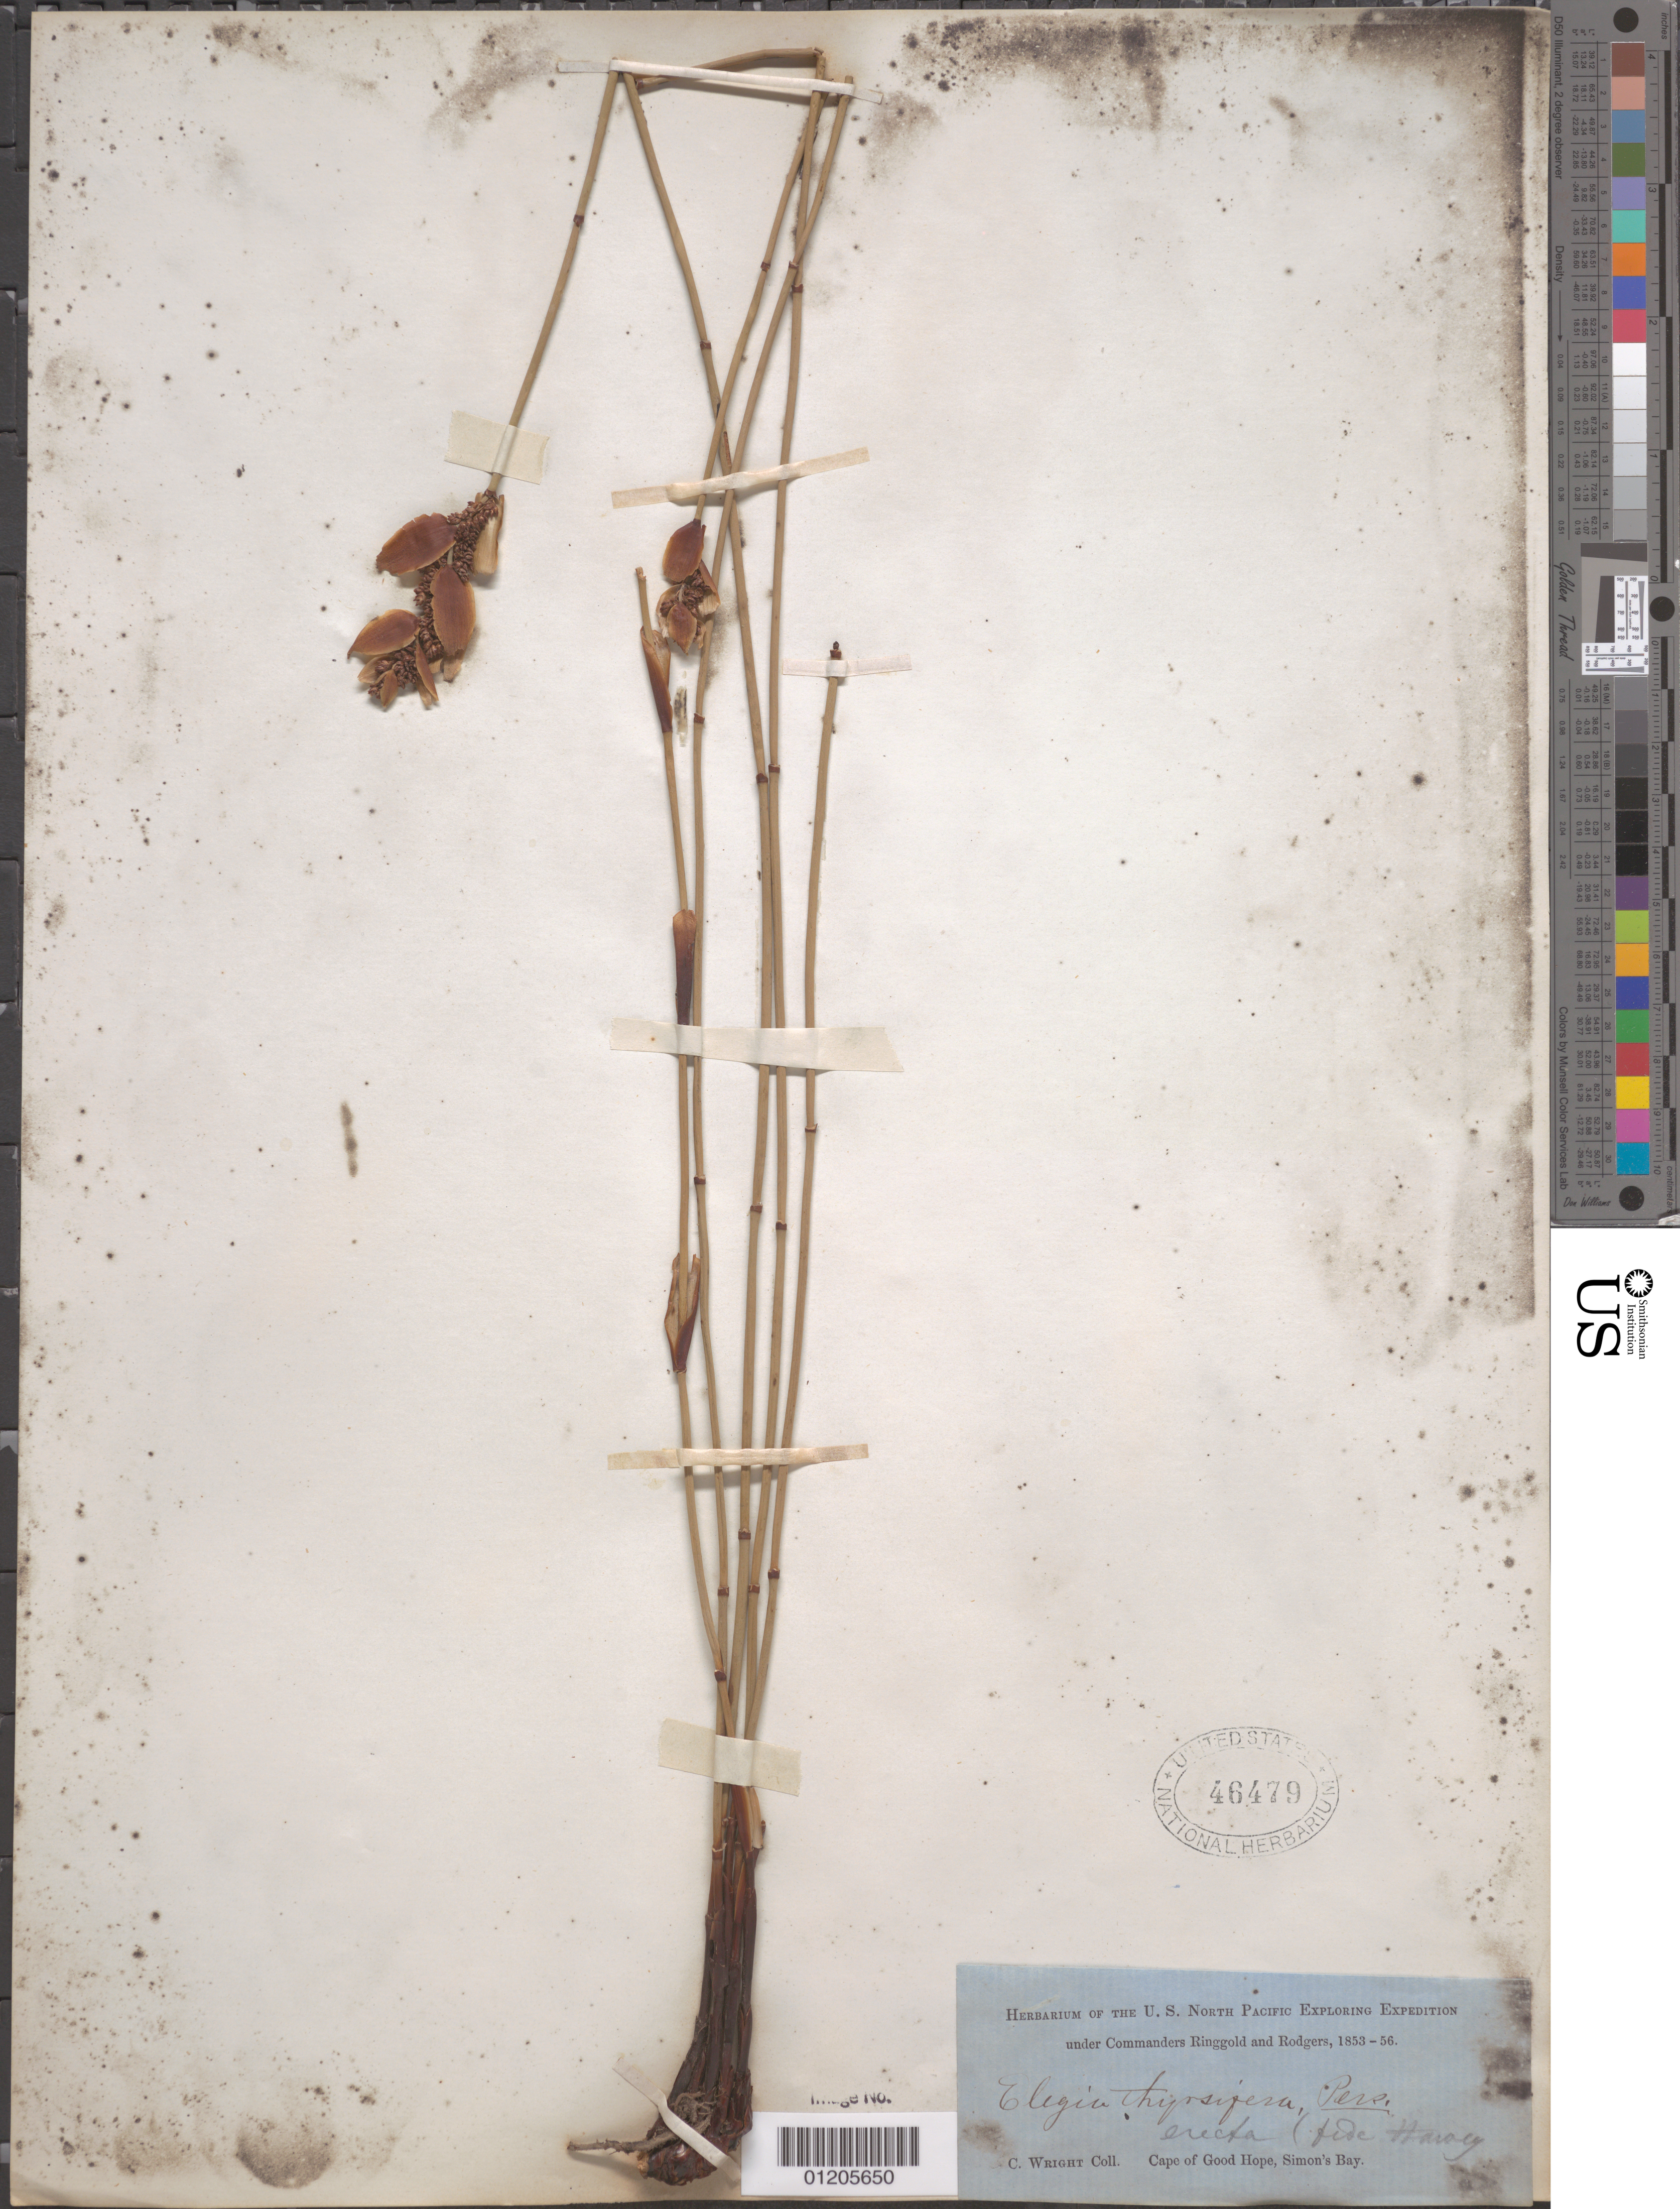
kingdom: Plantae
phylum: Tracheophyta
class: Liliopsida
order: Poales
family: Restionaceae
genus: Elegia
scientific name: Elegia thyrsifera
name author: (Rottb.) Pers.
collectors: C. Wright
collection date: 1853/1856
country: South Africa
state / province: Western Cape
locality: Cape of Good Hope, Simon's Bay.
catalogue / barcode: US 46479